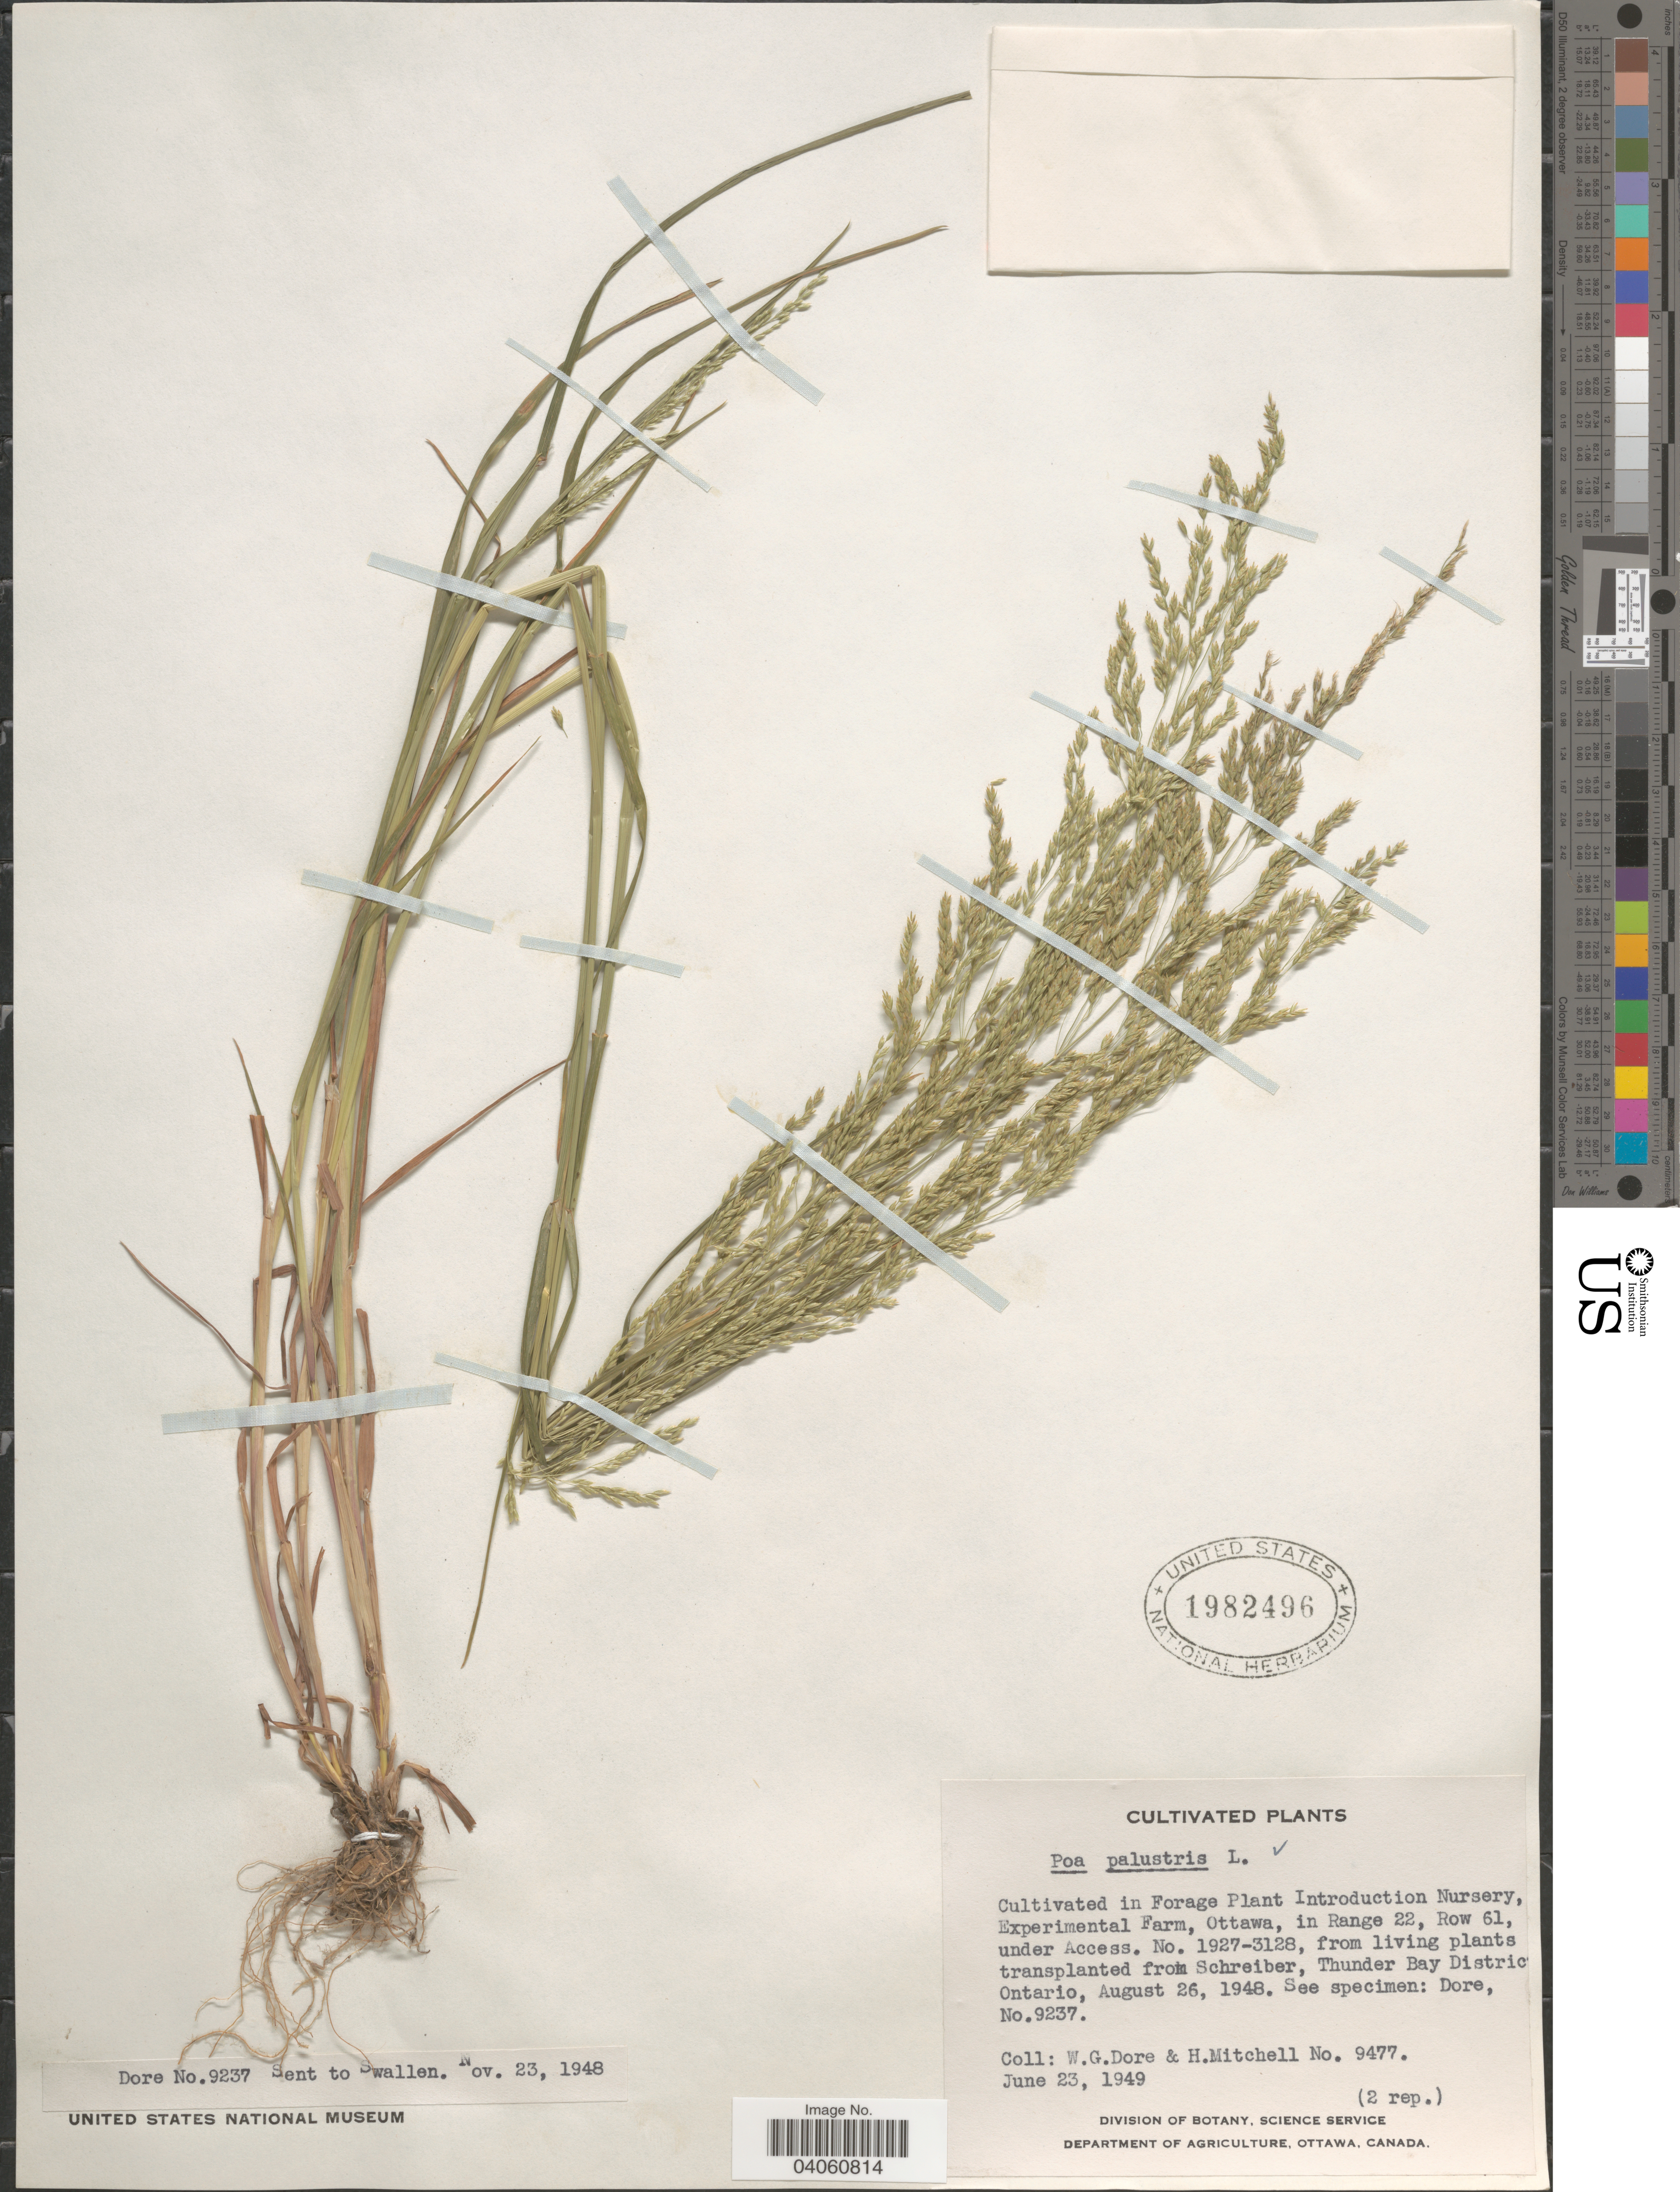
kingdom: Plantae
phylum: Tracheophyta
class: Liliopsida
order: Poales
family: Poaceae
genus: Poa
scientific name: Poa palustris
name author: L.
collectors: W. Dore & H. Mitchell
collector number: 9477?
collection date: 1949-06-23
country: Canada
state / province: Ontario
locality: In Forage Plant Introduction Nursery, Experimental Farm, Ottawa, in Range 22, Row 61. Thunder Bay District.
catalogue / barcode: US 1982496